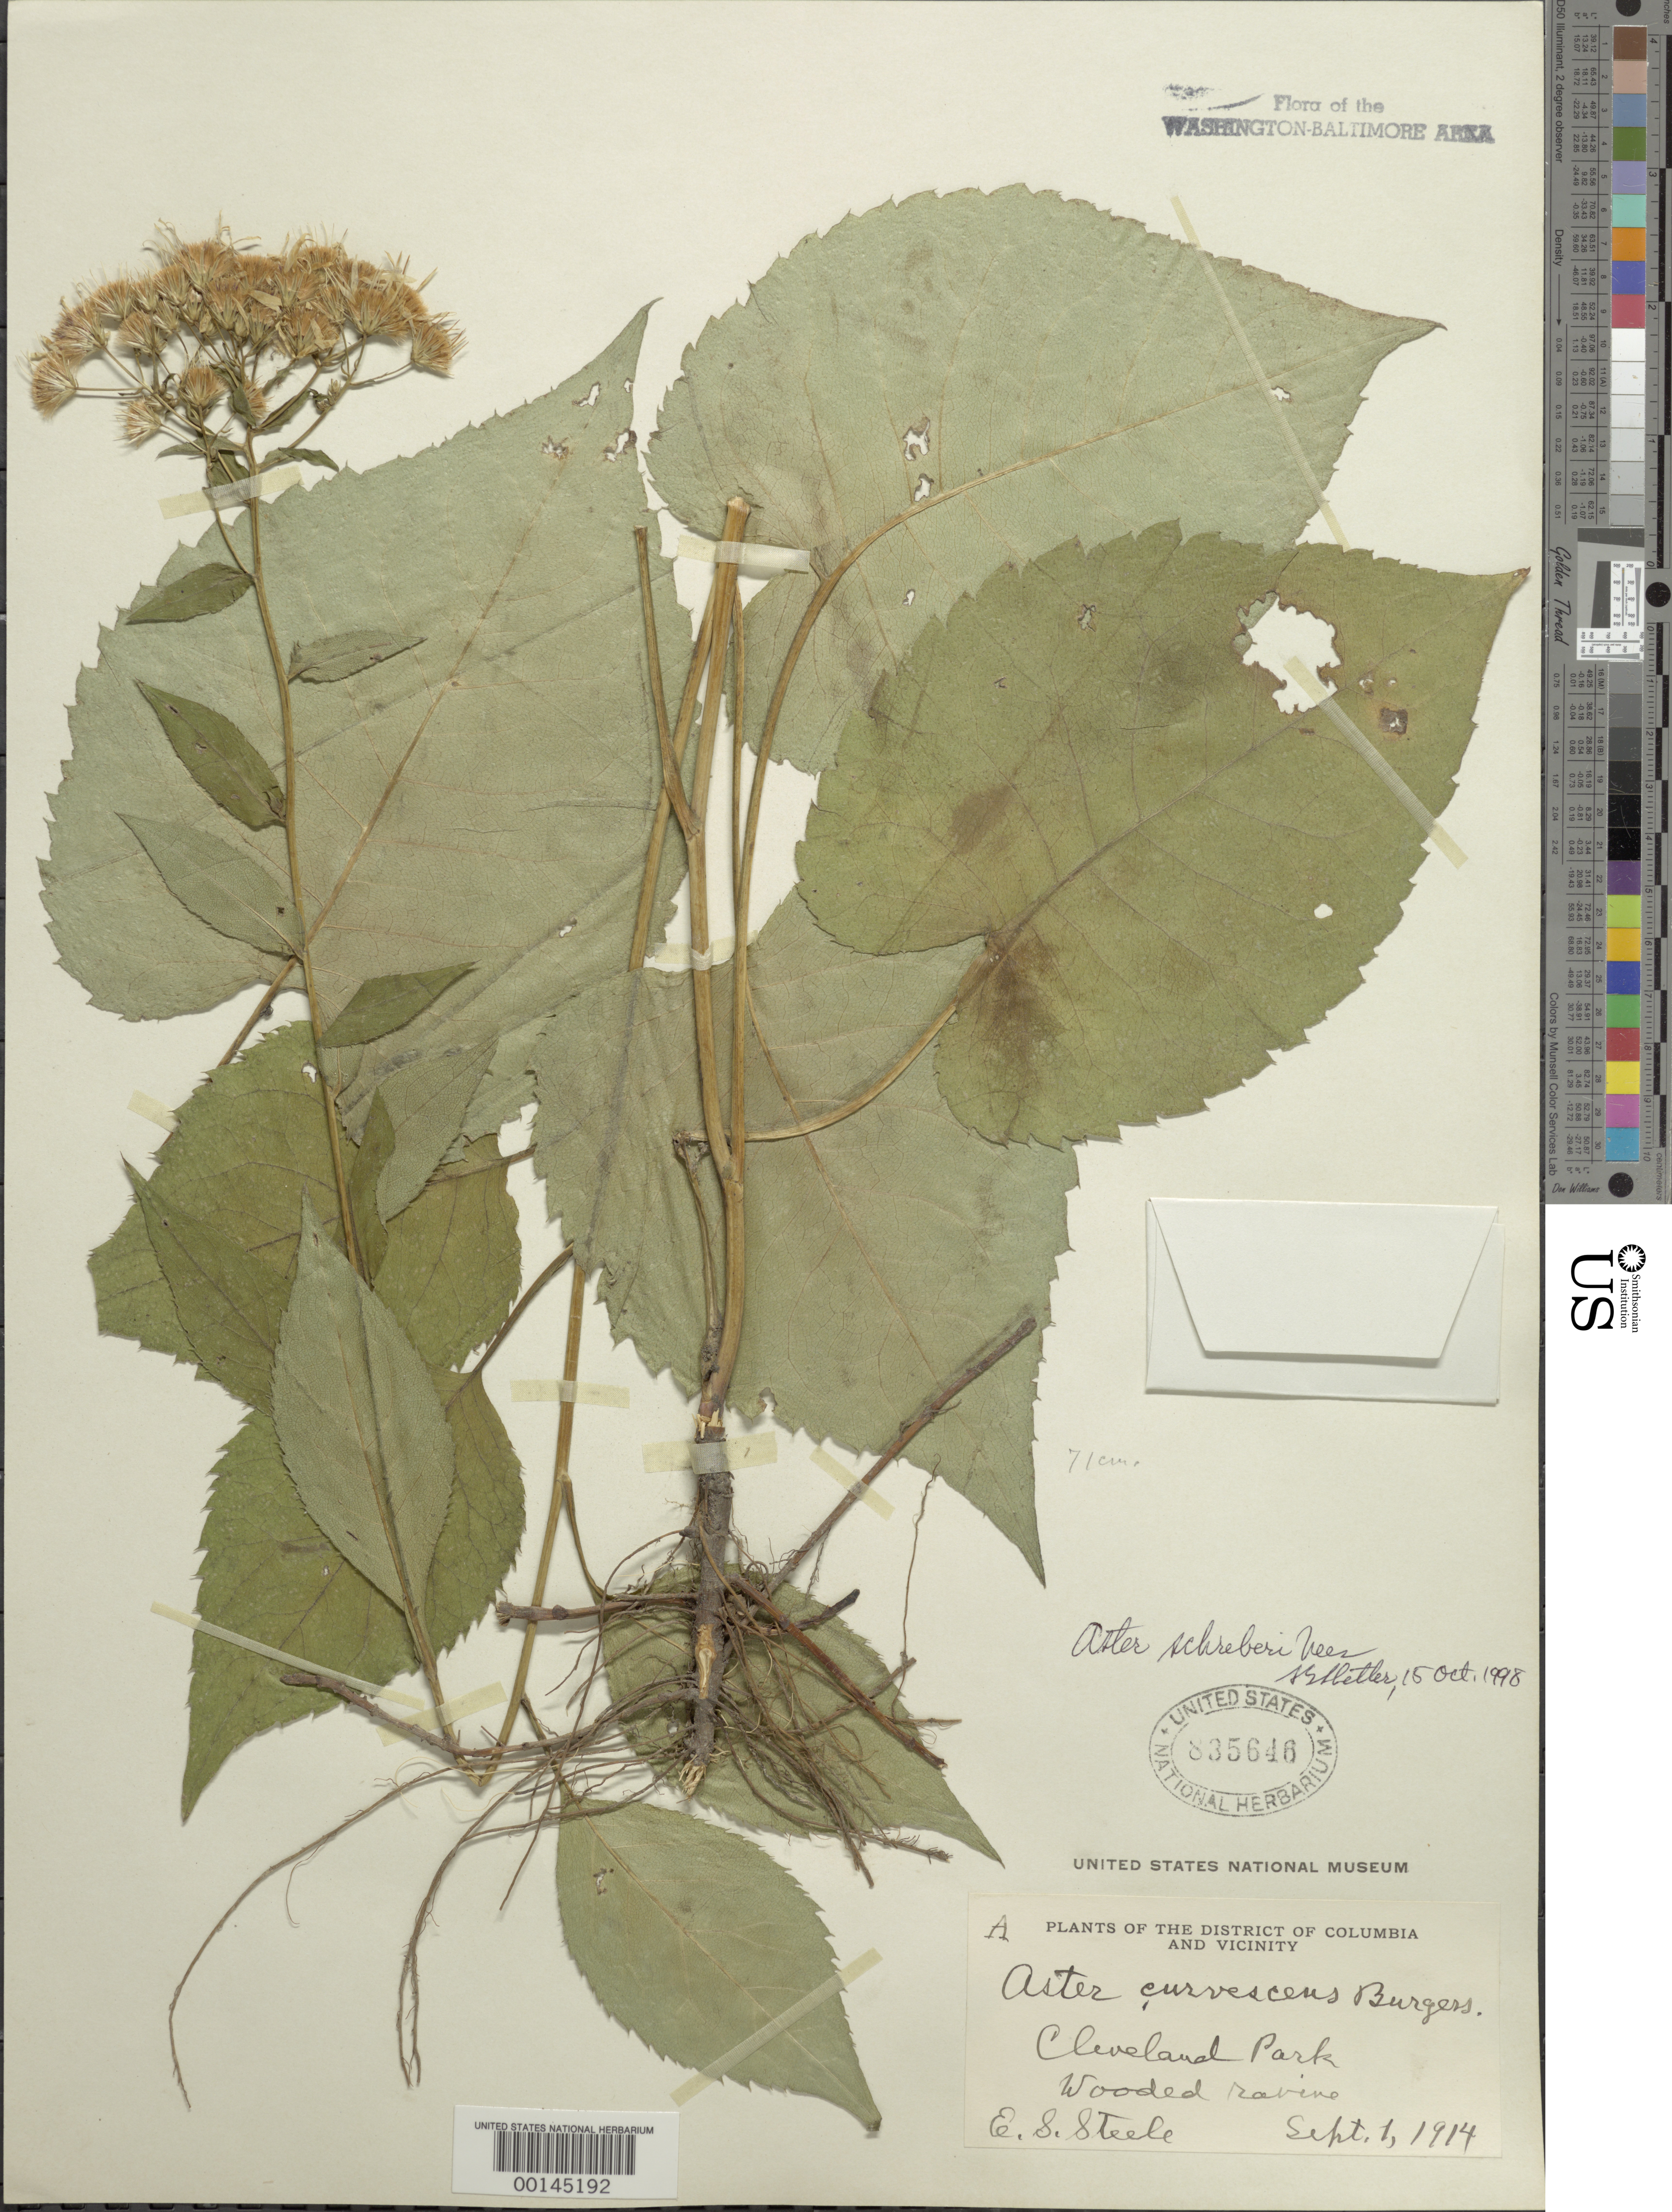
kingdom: Plantae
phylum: Tracheophyta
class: Magnoliopsida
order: Asterales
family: Asteraceae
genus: Eurybia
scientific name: Eurybia schreberi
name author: (Nees) Nees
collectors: E. Steele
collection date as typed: -1 Sep 1914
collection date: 1914-09-01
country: United States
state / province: District of Columbia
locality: Cleveland Park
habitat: Wooded ravine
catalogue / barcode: US 835646